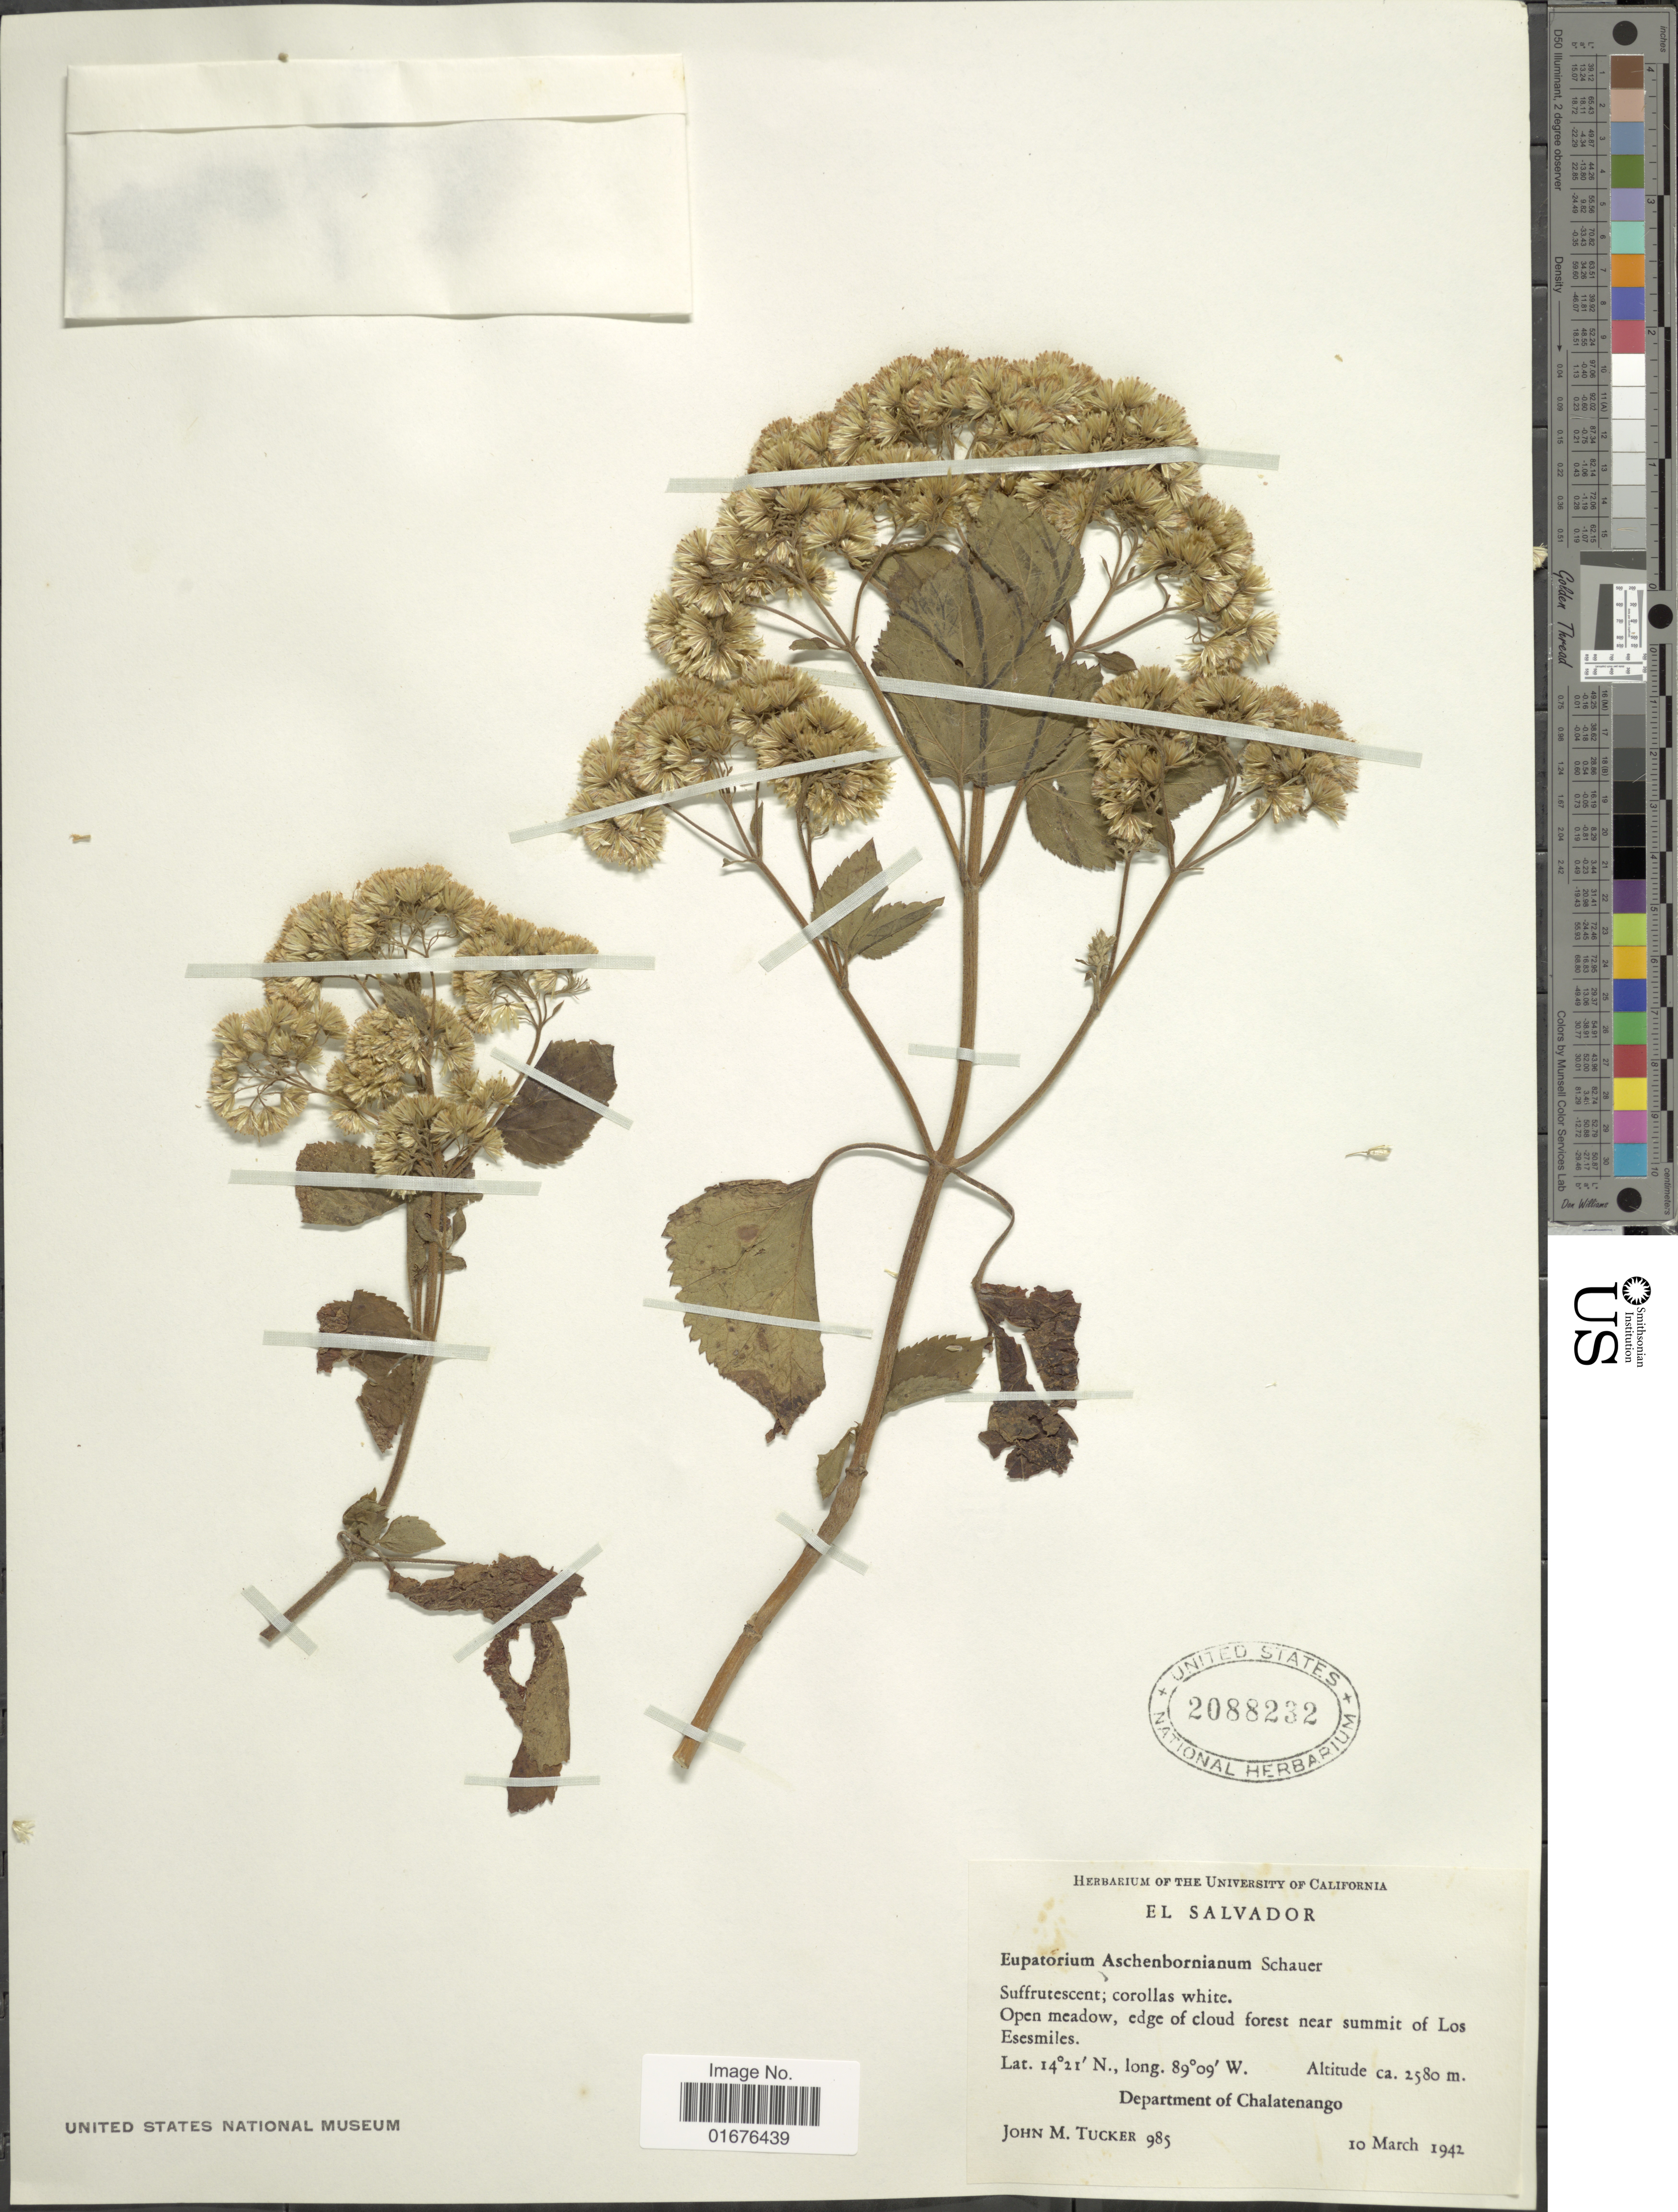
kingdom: Plantae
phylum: Tracheophyta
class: Magnoliopsida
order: Asterales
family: Asteraceae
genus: Ageratina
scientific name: Ageratina pichinchensis var. bustamenta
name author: (DC.) R.M. King & H. Rob.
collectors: J. M. Tucker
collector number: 985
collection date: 1942-03-10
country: El Salvador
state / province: Chalatenango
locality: Open meadow, edge of cloud forest near summit of Los Esesmiles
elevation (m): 2580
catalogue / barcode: US 2088232